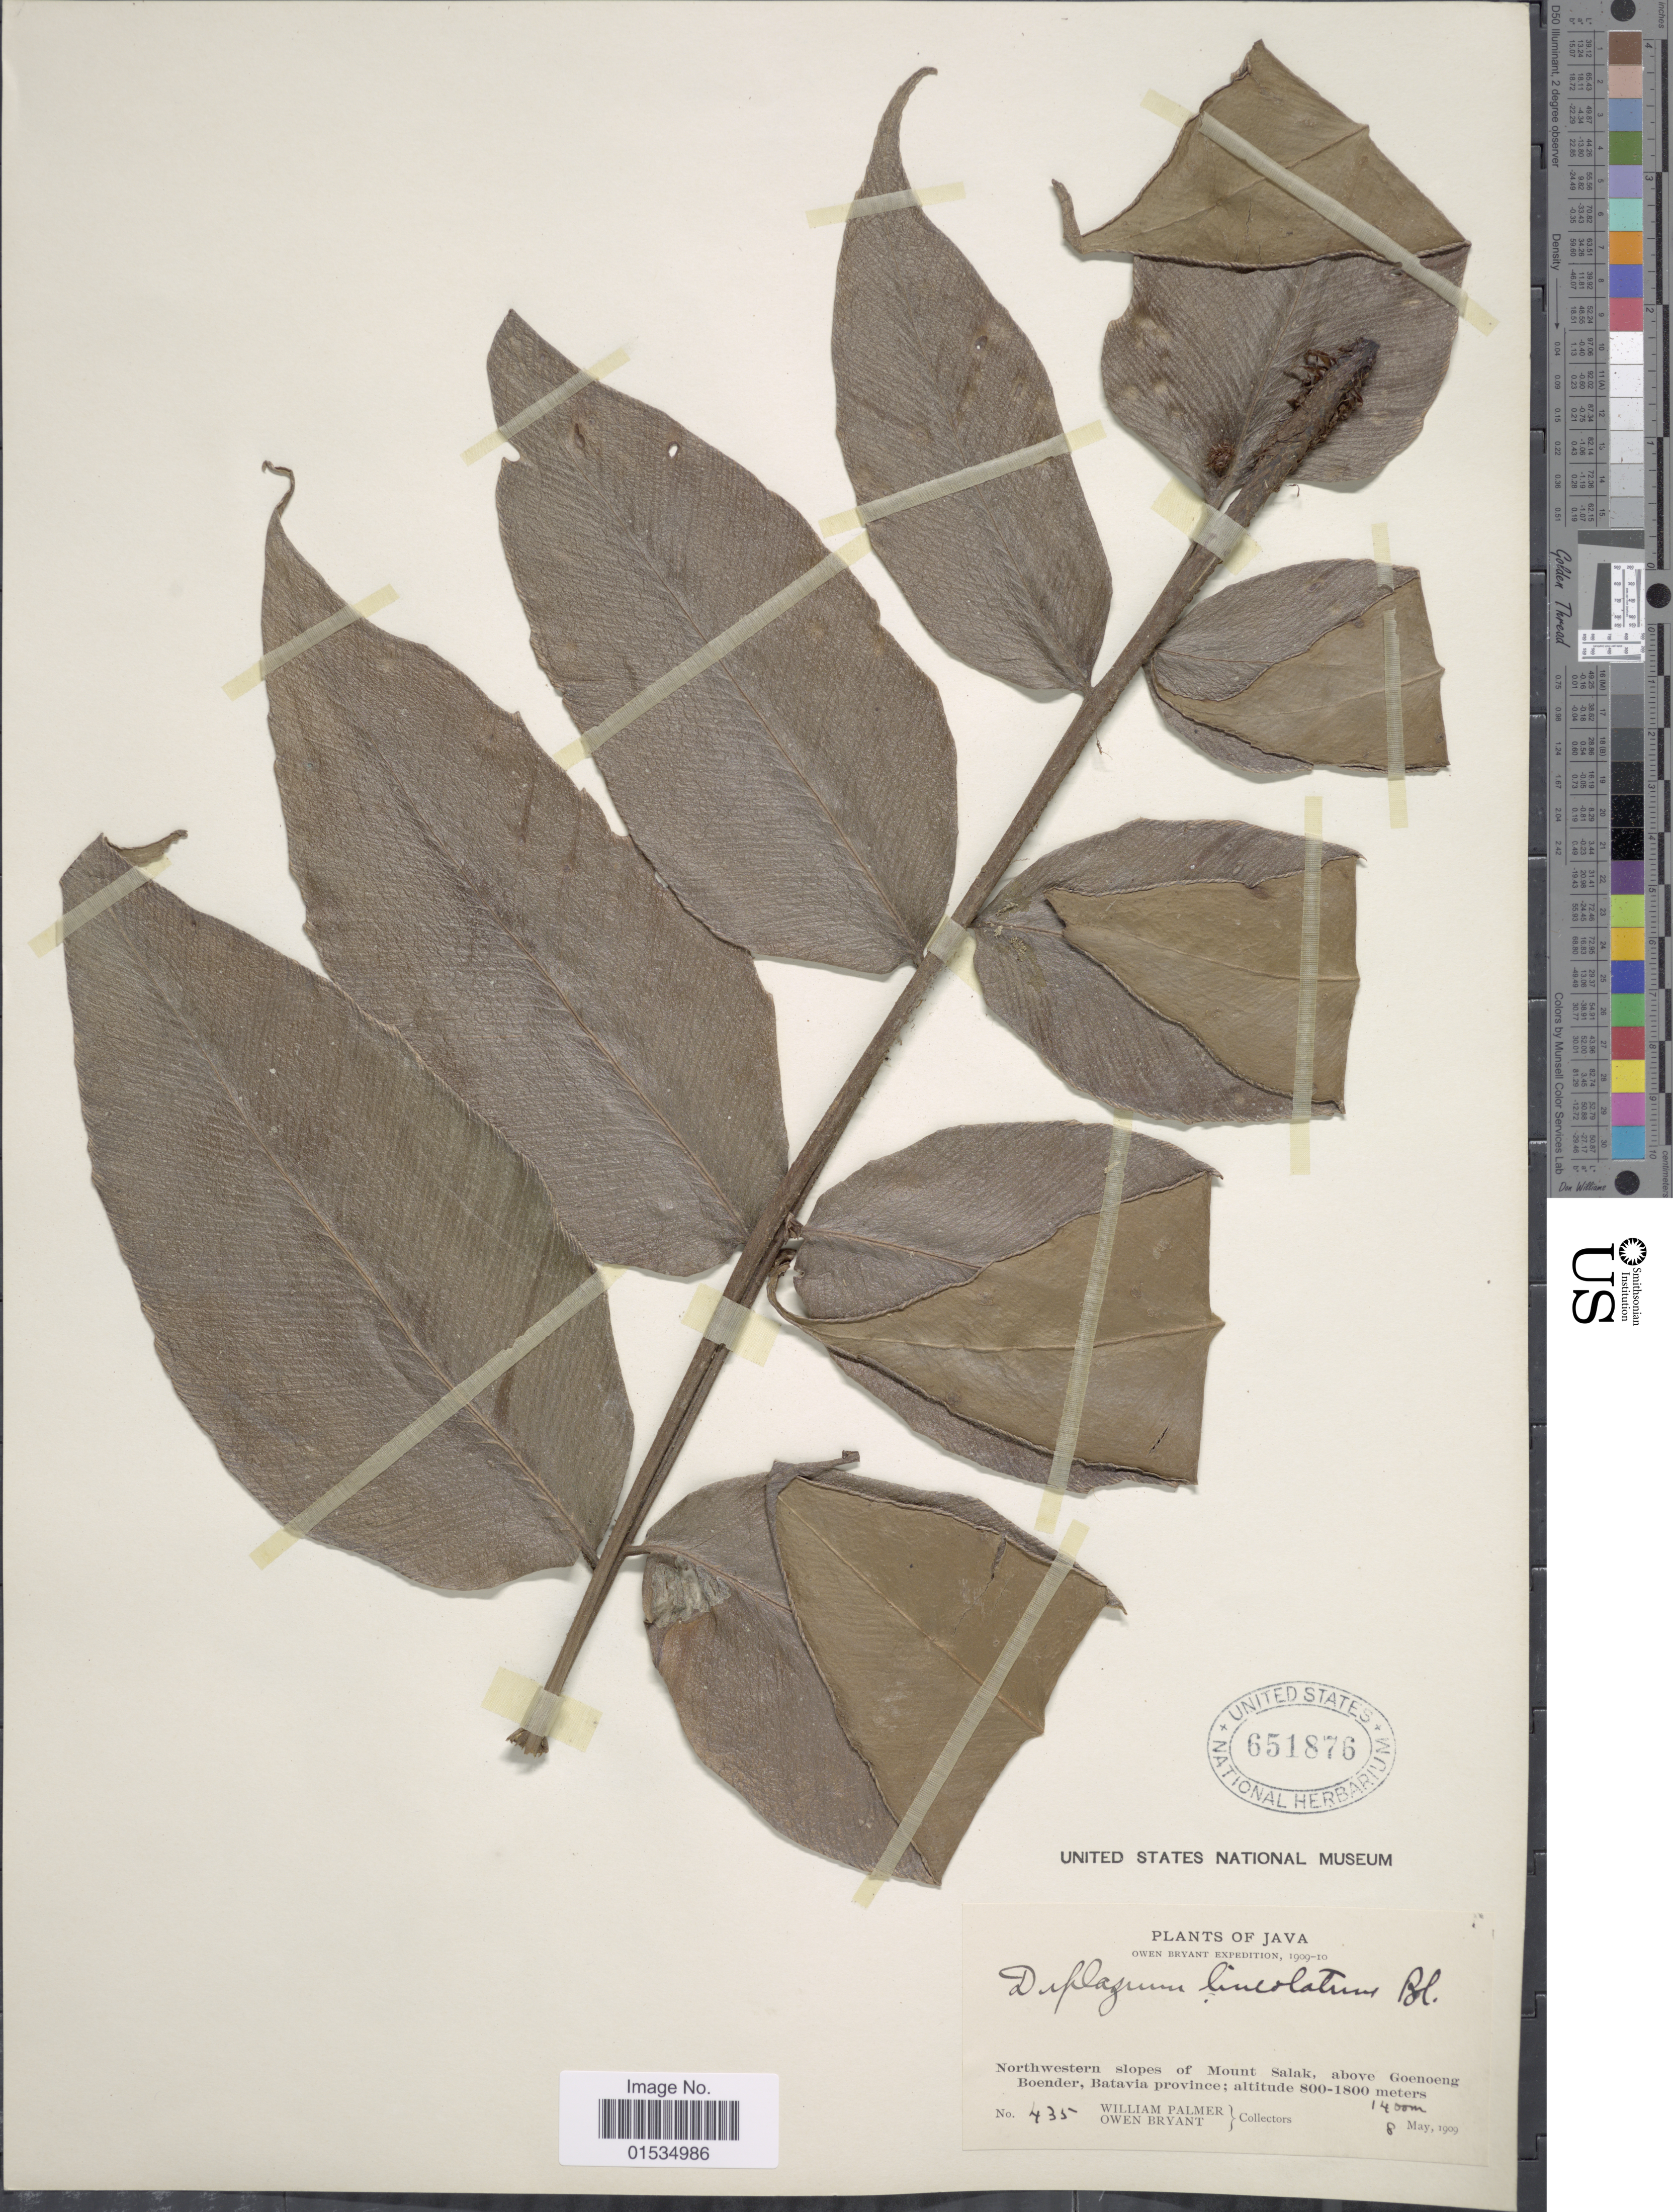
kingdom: Plantae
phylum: Tracheophyta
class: Polypodiopsida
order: Polypodiales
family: Athyriaceae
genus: Diplazium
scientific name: Diplazium fraxinifolium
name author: C. Presl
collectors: W. Palmer & O. Bryant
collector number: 435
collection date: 1909-05-08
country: Indonesia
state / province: Java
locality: Northwestern slopes of Mount Salak, above Goenoeng Boender, Batavia Province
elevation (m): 1400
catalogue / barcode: US 651876